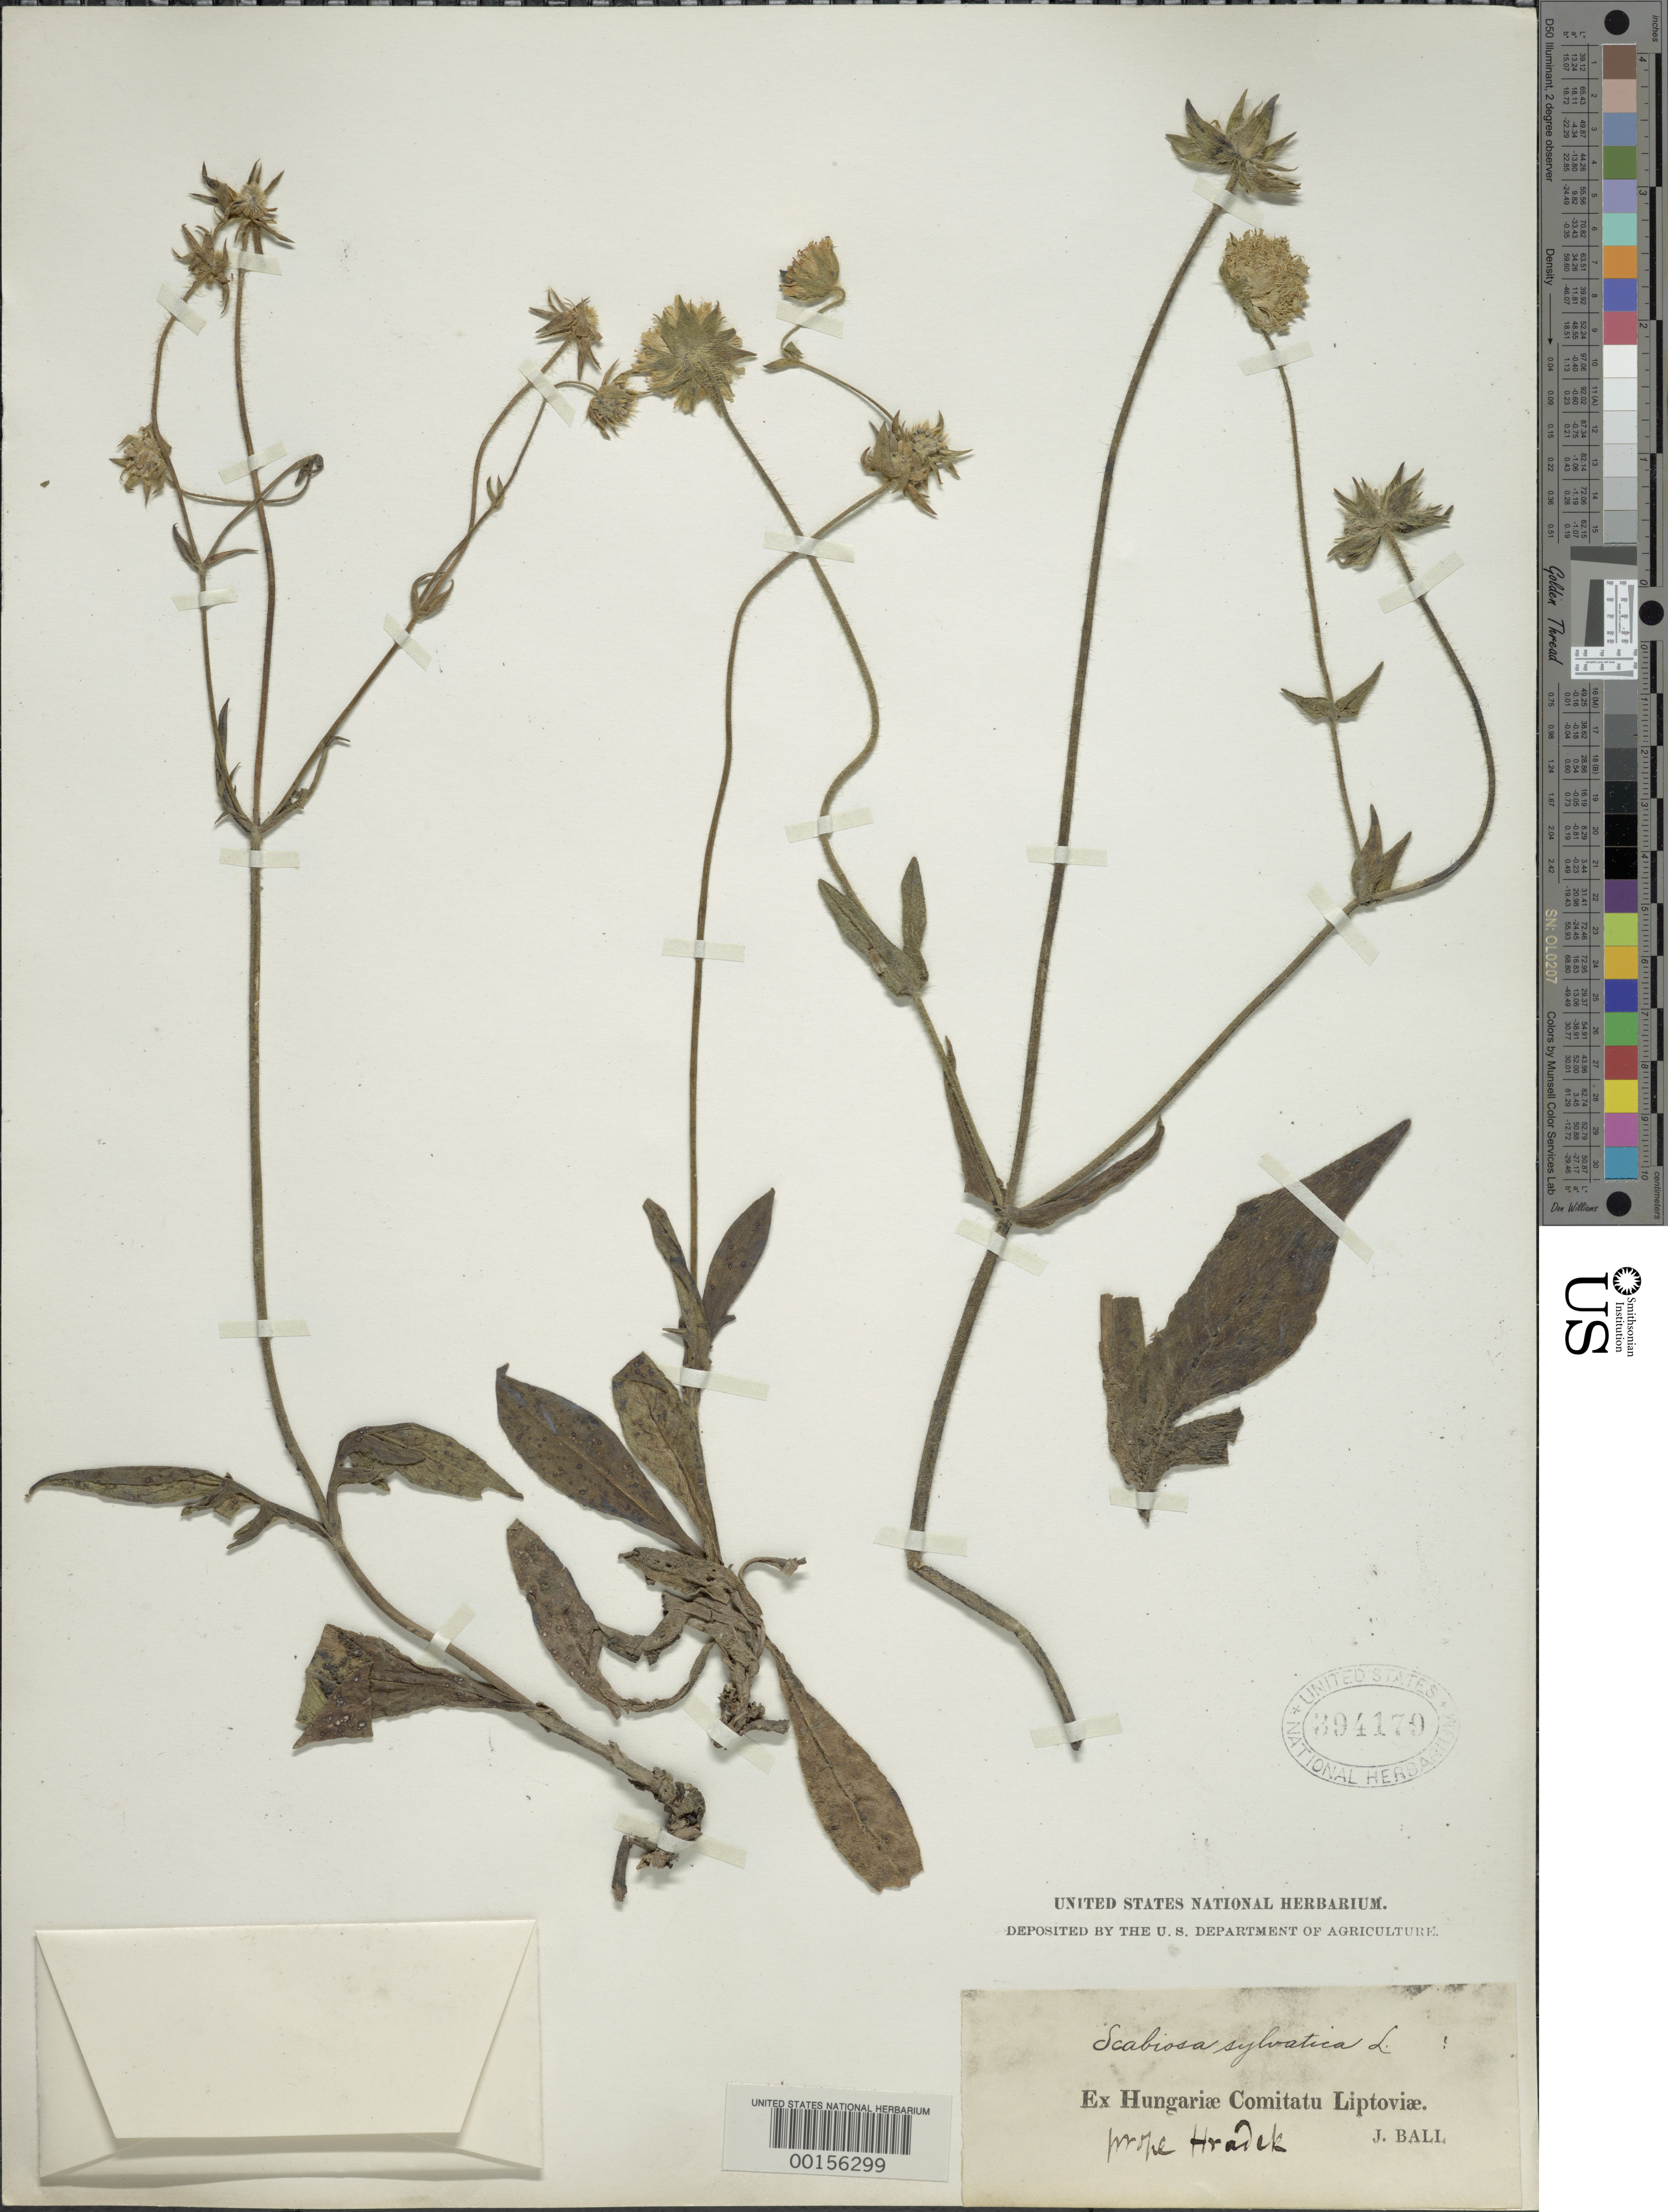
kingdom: Plantae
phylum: Tracheophyta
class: Magnoliopsida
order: Dipsacales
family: Caprifoliaceae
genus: Knautia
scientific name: Knautia sylvatica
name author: Duby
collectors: J. Ball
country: Hungary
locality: Near Hradek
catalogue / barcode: US 394179